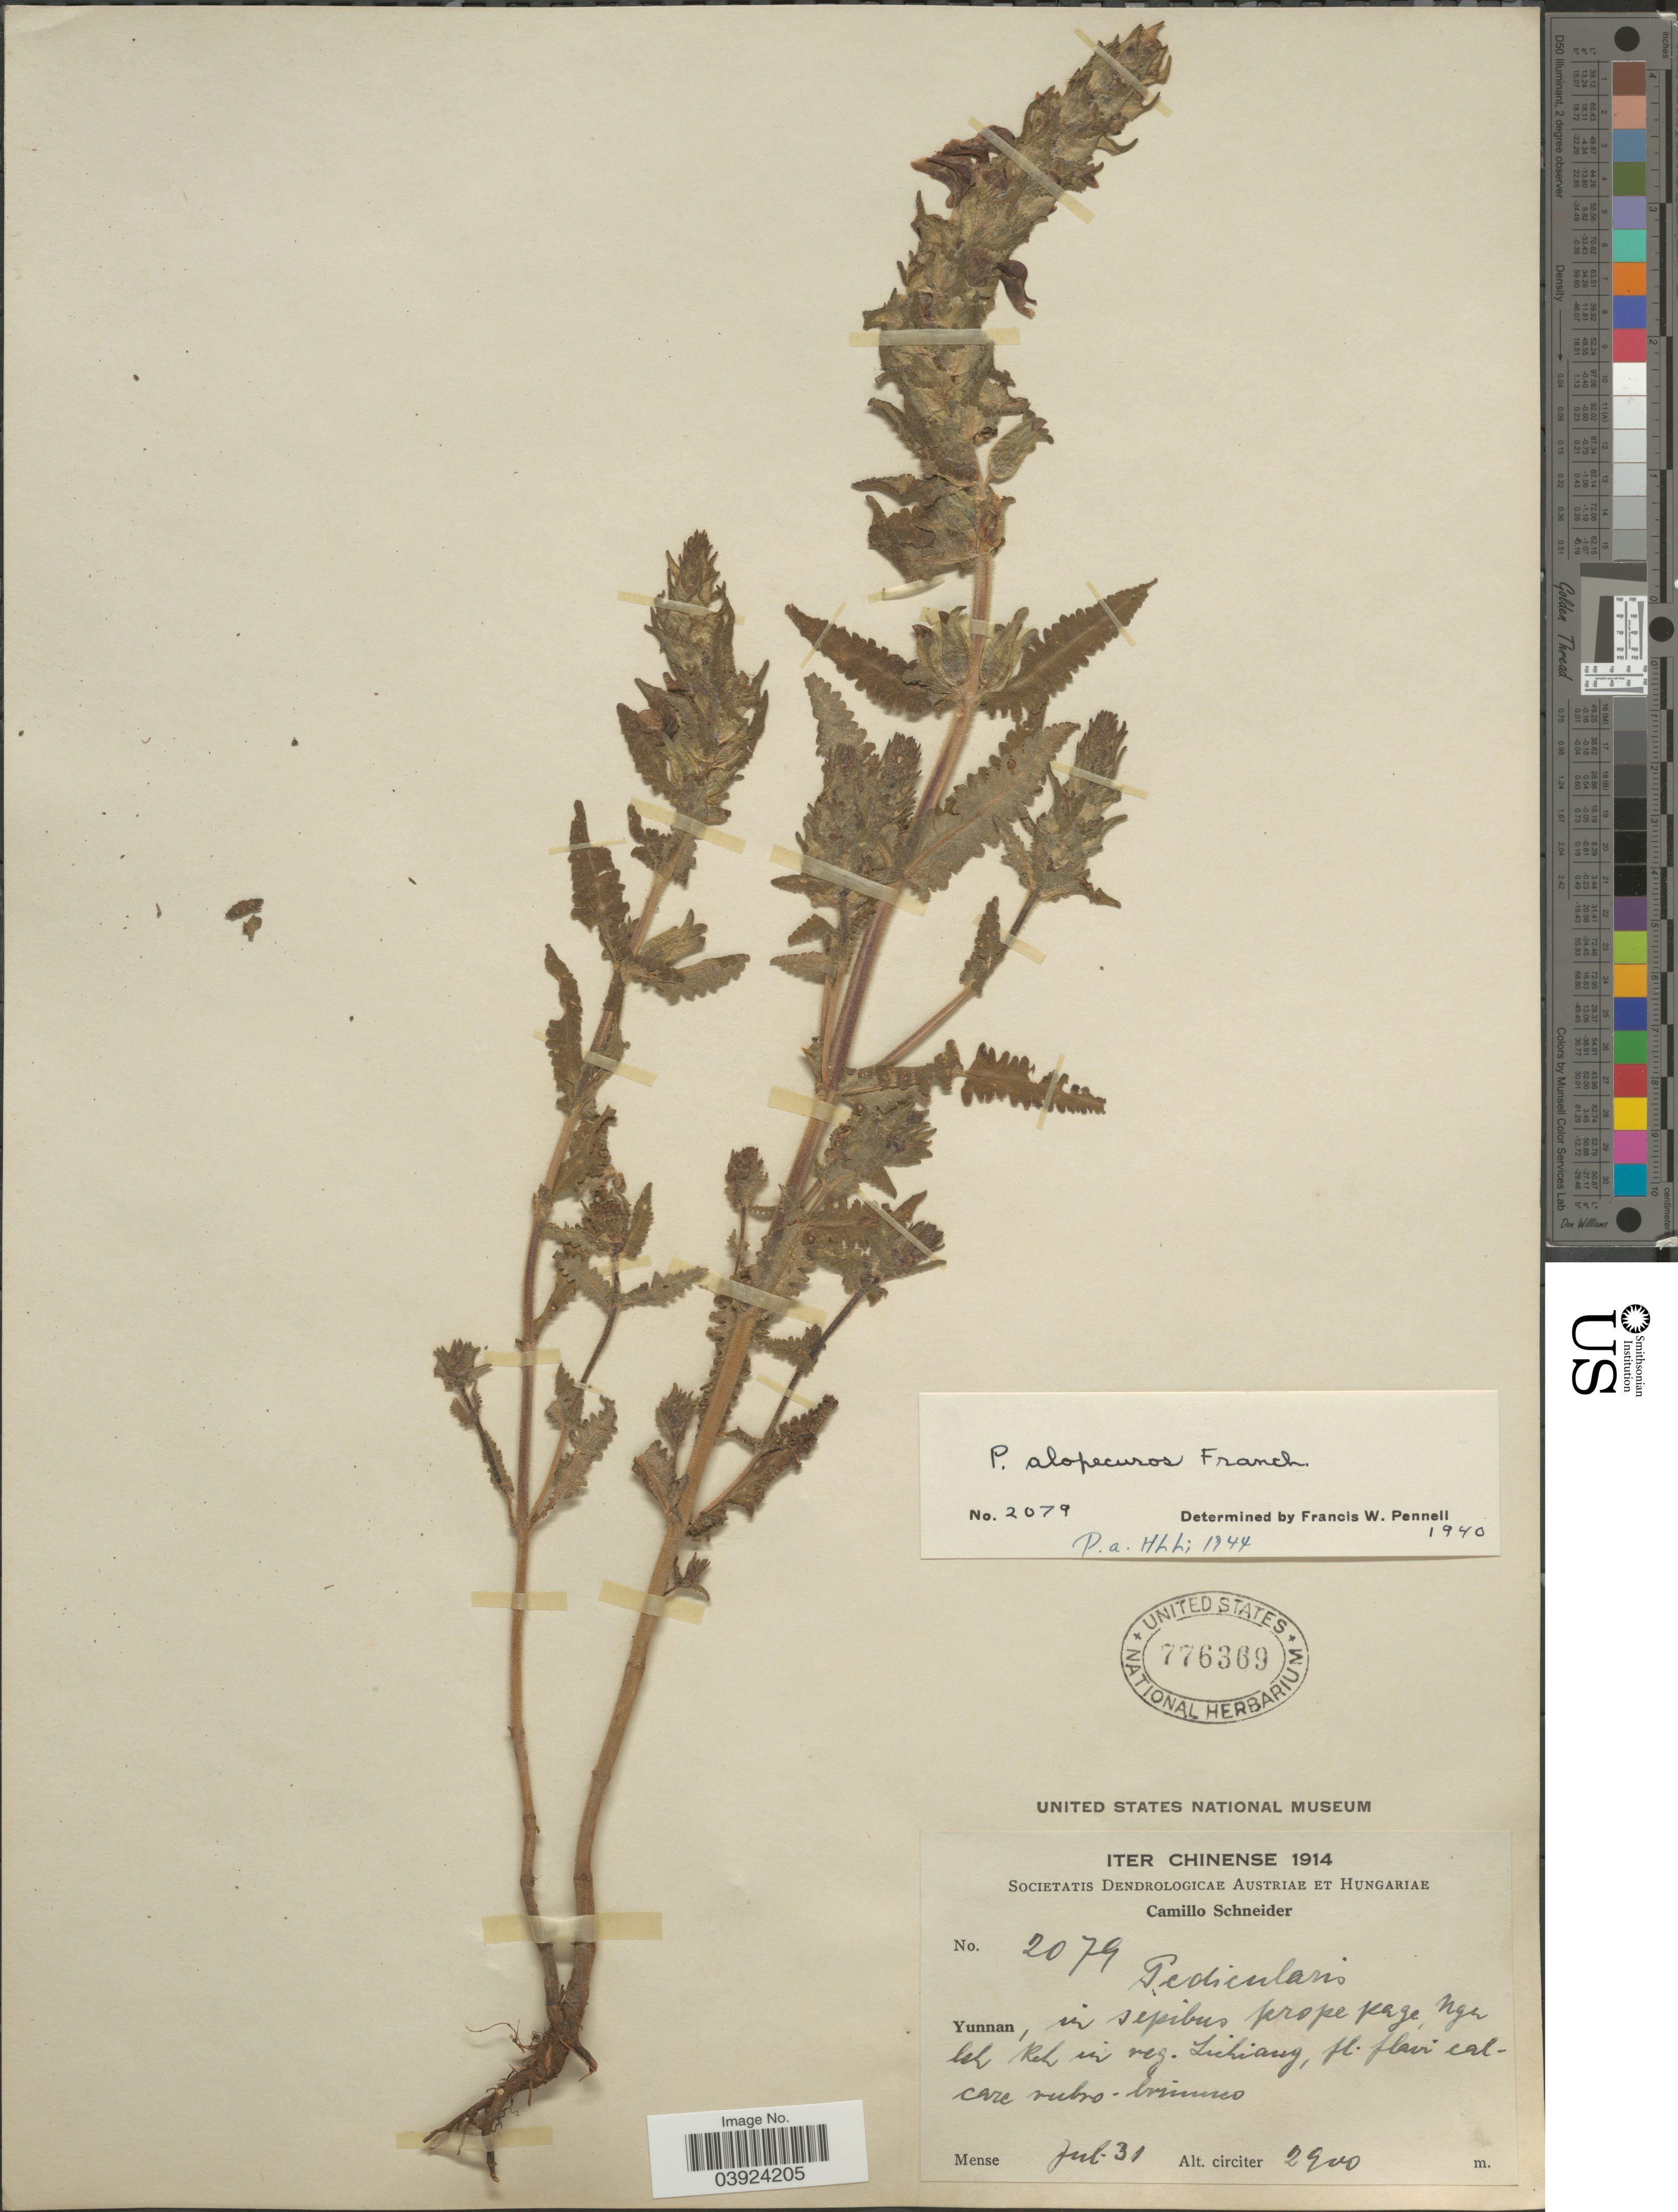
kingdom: Plantae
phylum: Tracheophyta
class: Magnoliopsida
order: Lamiales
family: Orobanchaceae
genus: Pedicularis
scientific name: Pedicularis alopecuros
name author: Franch. ex Maxim.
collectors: C. K. Schneider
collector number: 2079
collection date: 1914-07-31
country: China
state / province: Yunnan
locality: In sepibus prope page, Ngalah Reh in reg. Lichiang.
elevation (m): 2900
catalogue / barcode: US 776369